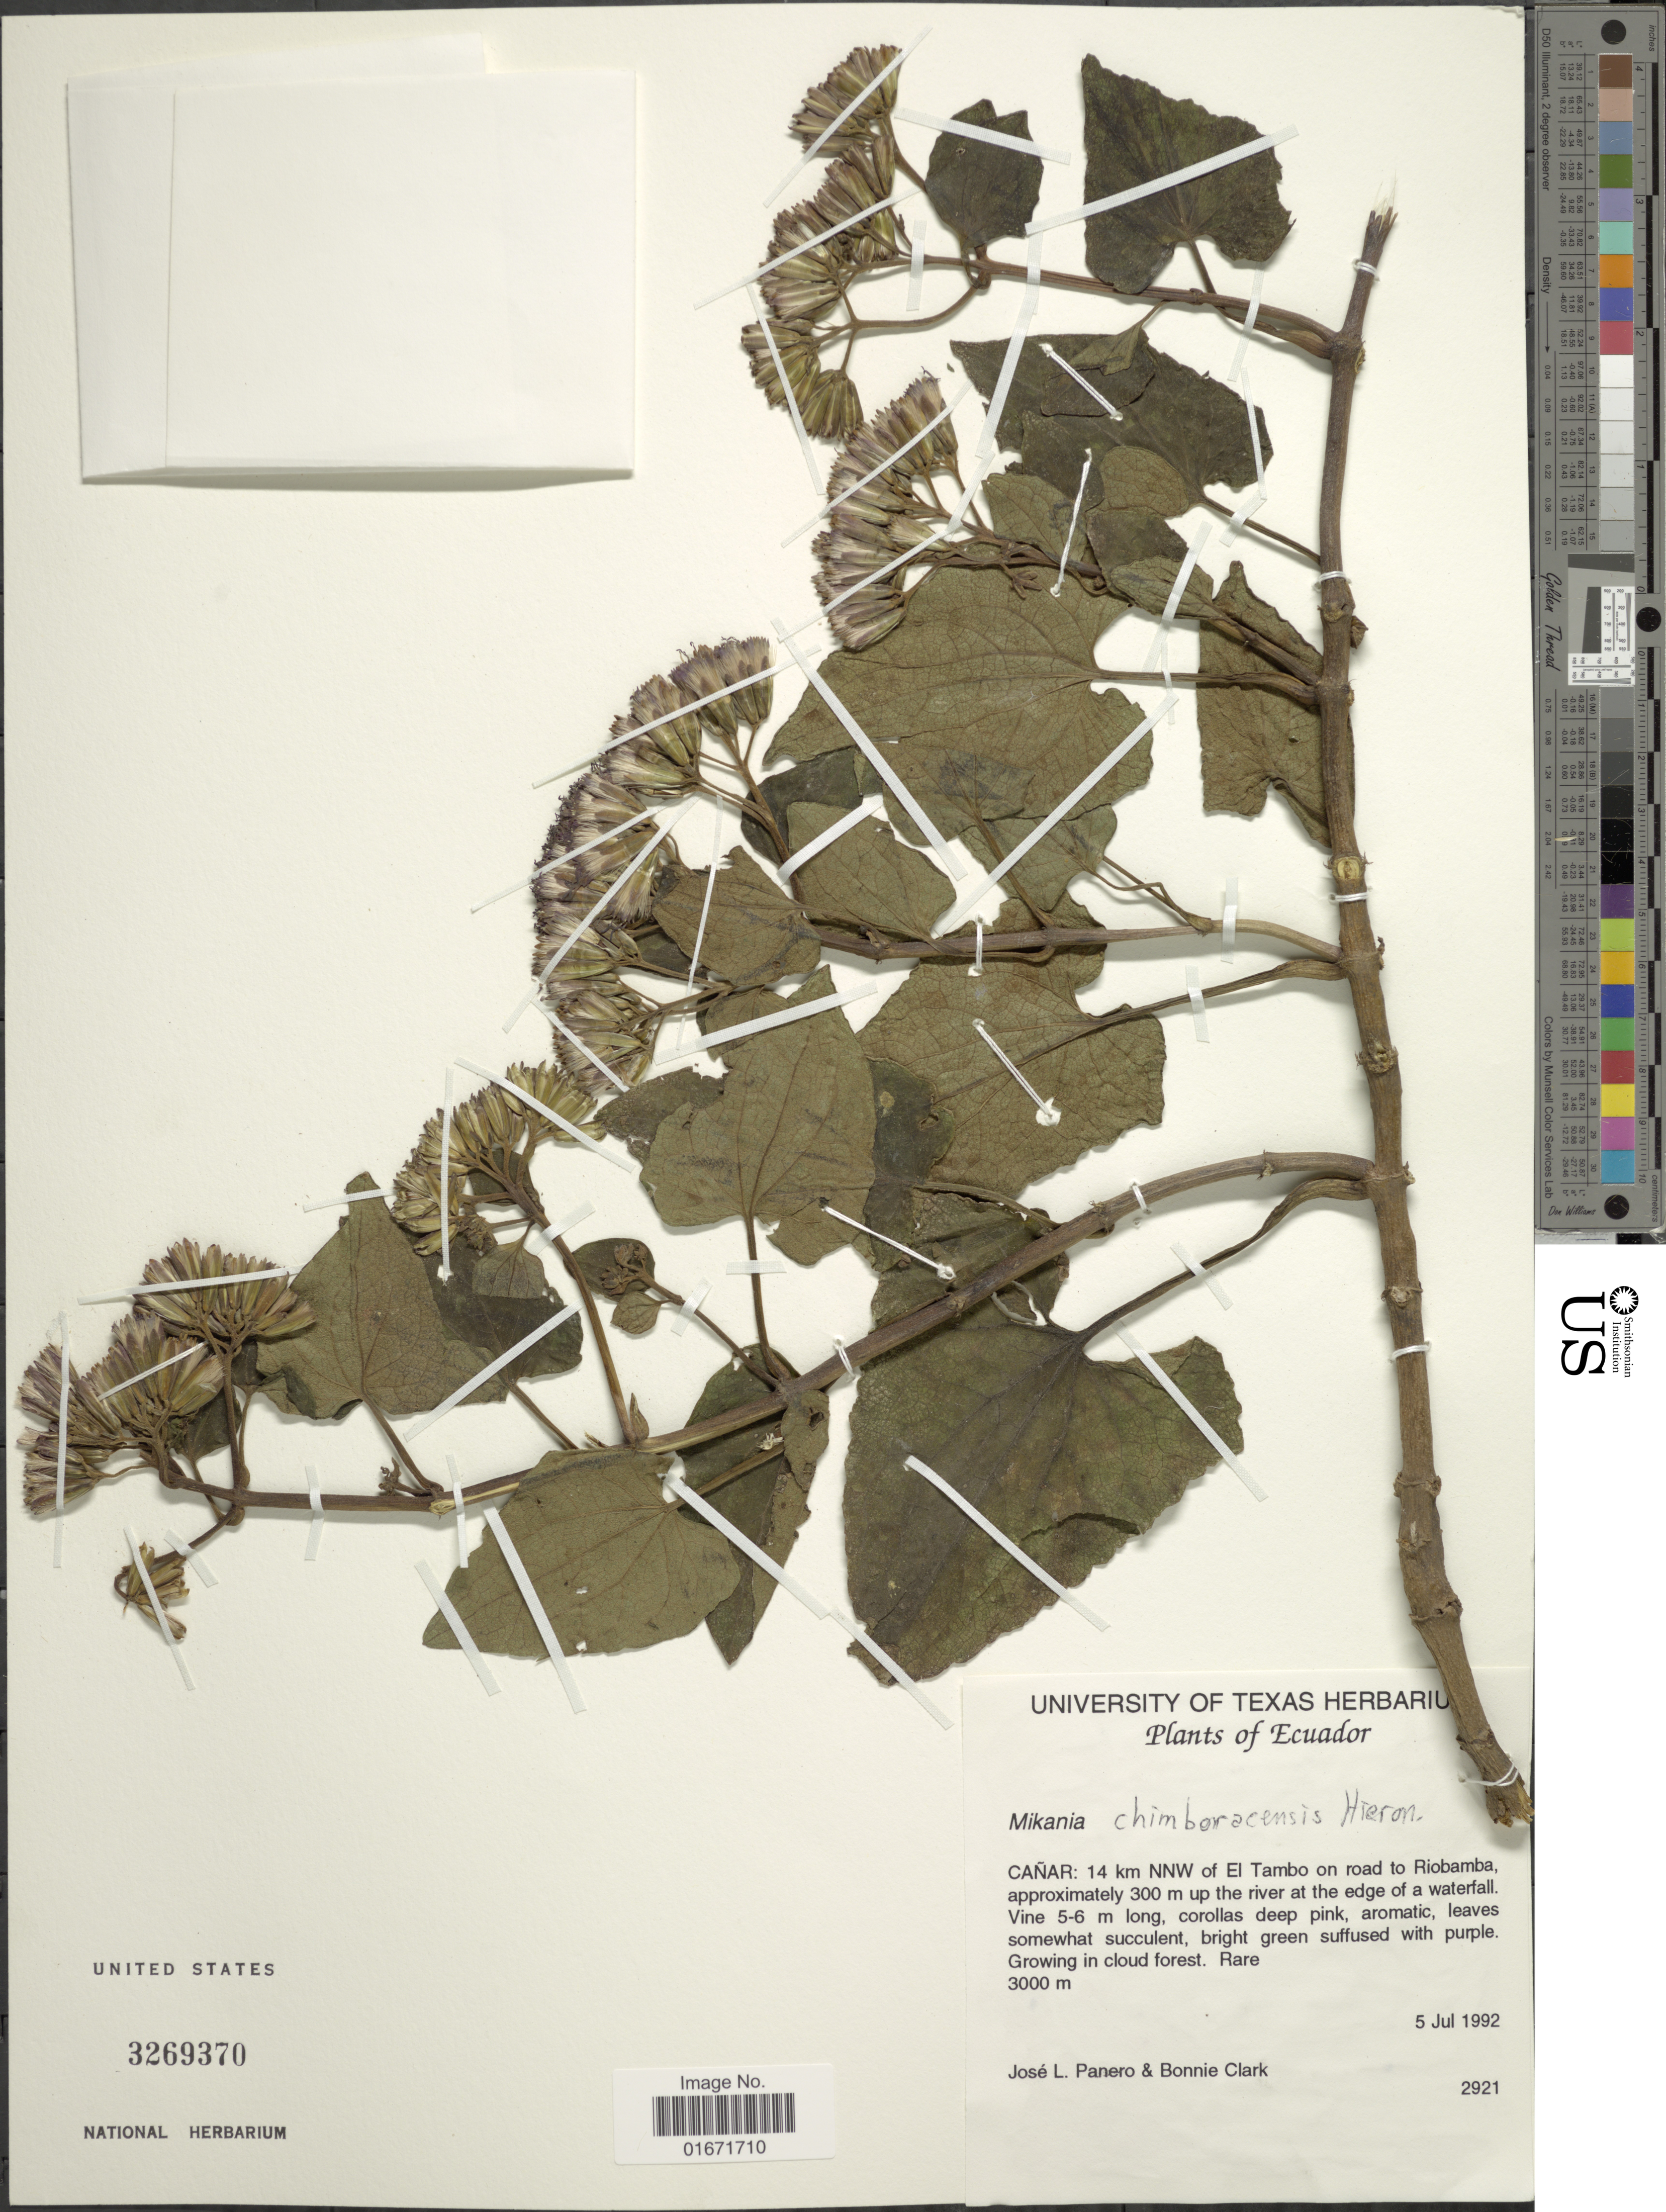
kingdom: Plantae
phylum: Tracheophyta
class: Magnoliopsida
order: Asterales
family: Asteraceae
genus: Mikania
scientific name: Mikania chimborazensis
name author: Hieron. in Sodiro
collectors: J. L. Panero & B. Clark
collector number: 2921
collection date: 1992-07-05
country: Ecuador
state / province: Cañar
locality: Cañar: 14 km NNW of El Tambo on road to Riobamba, approximately 300 m up the river at the edge of a waterfall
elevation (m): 3000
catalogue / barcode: US 3269370